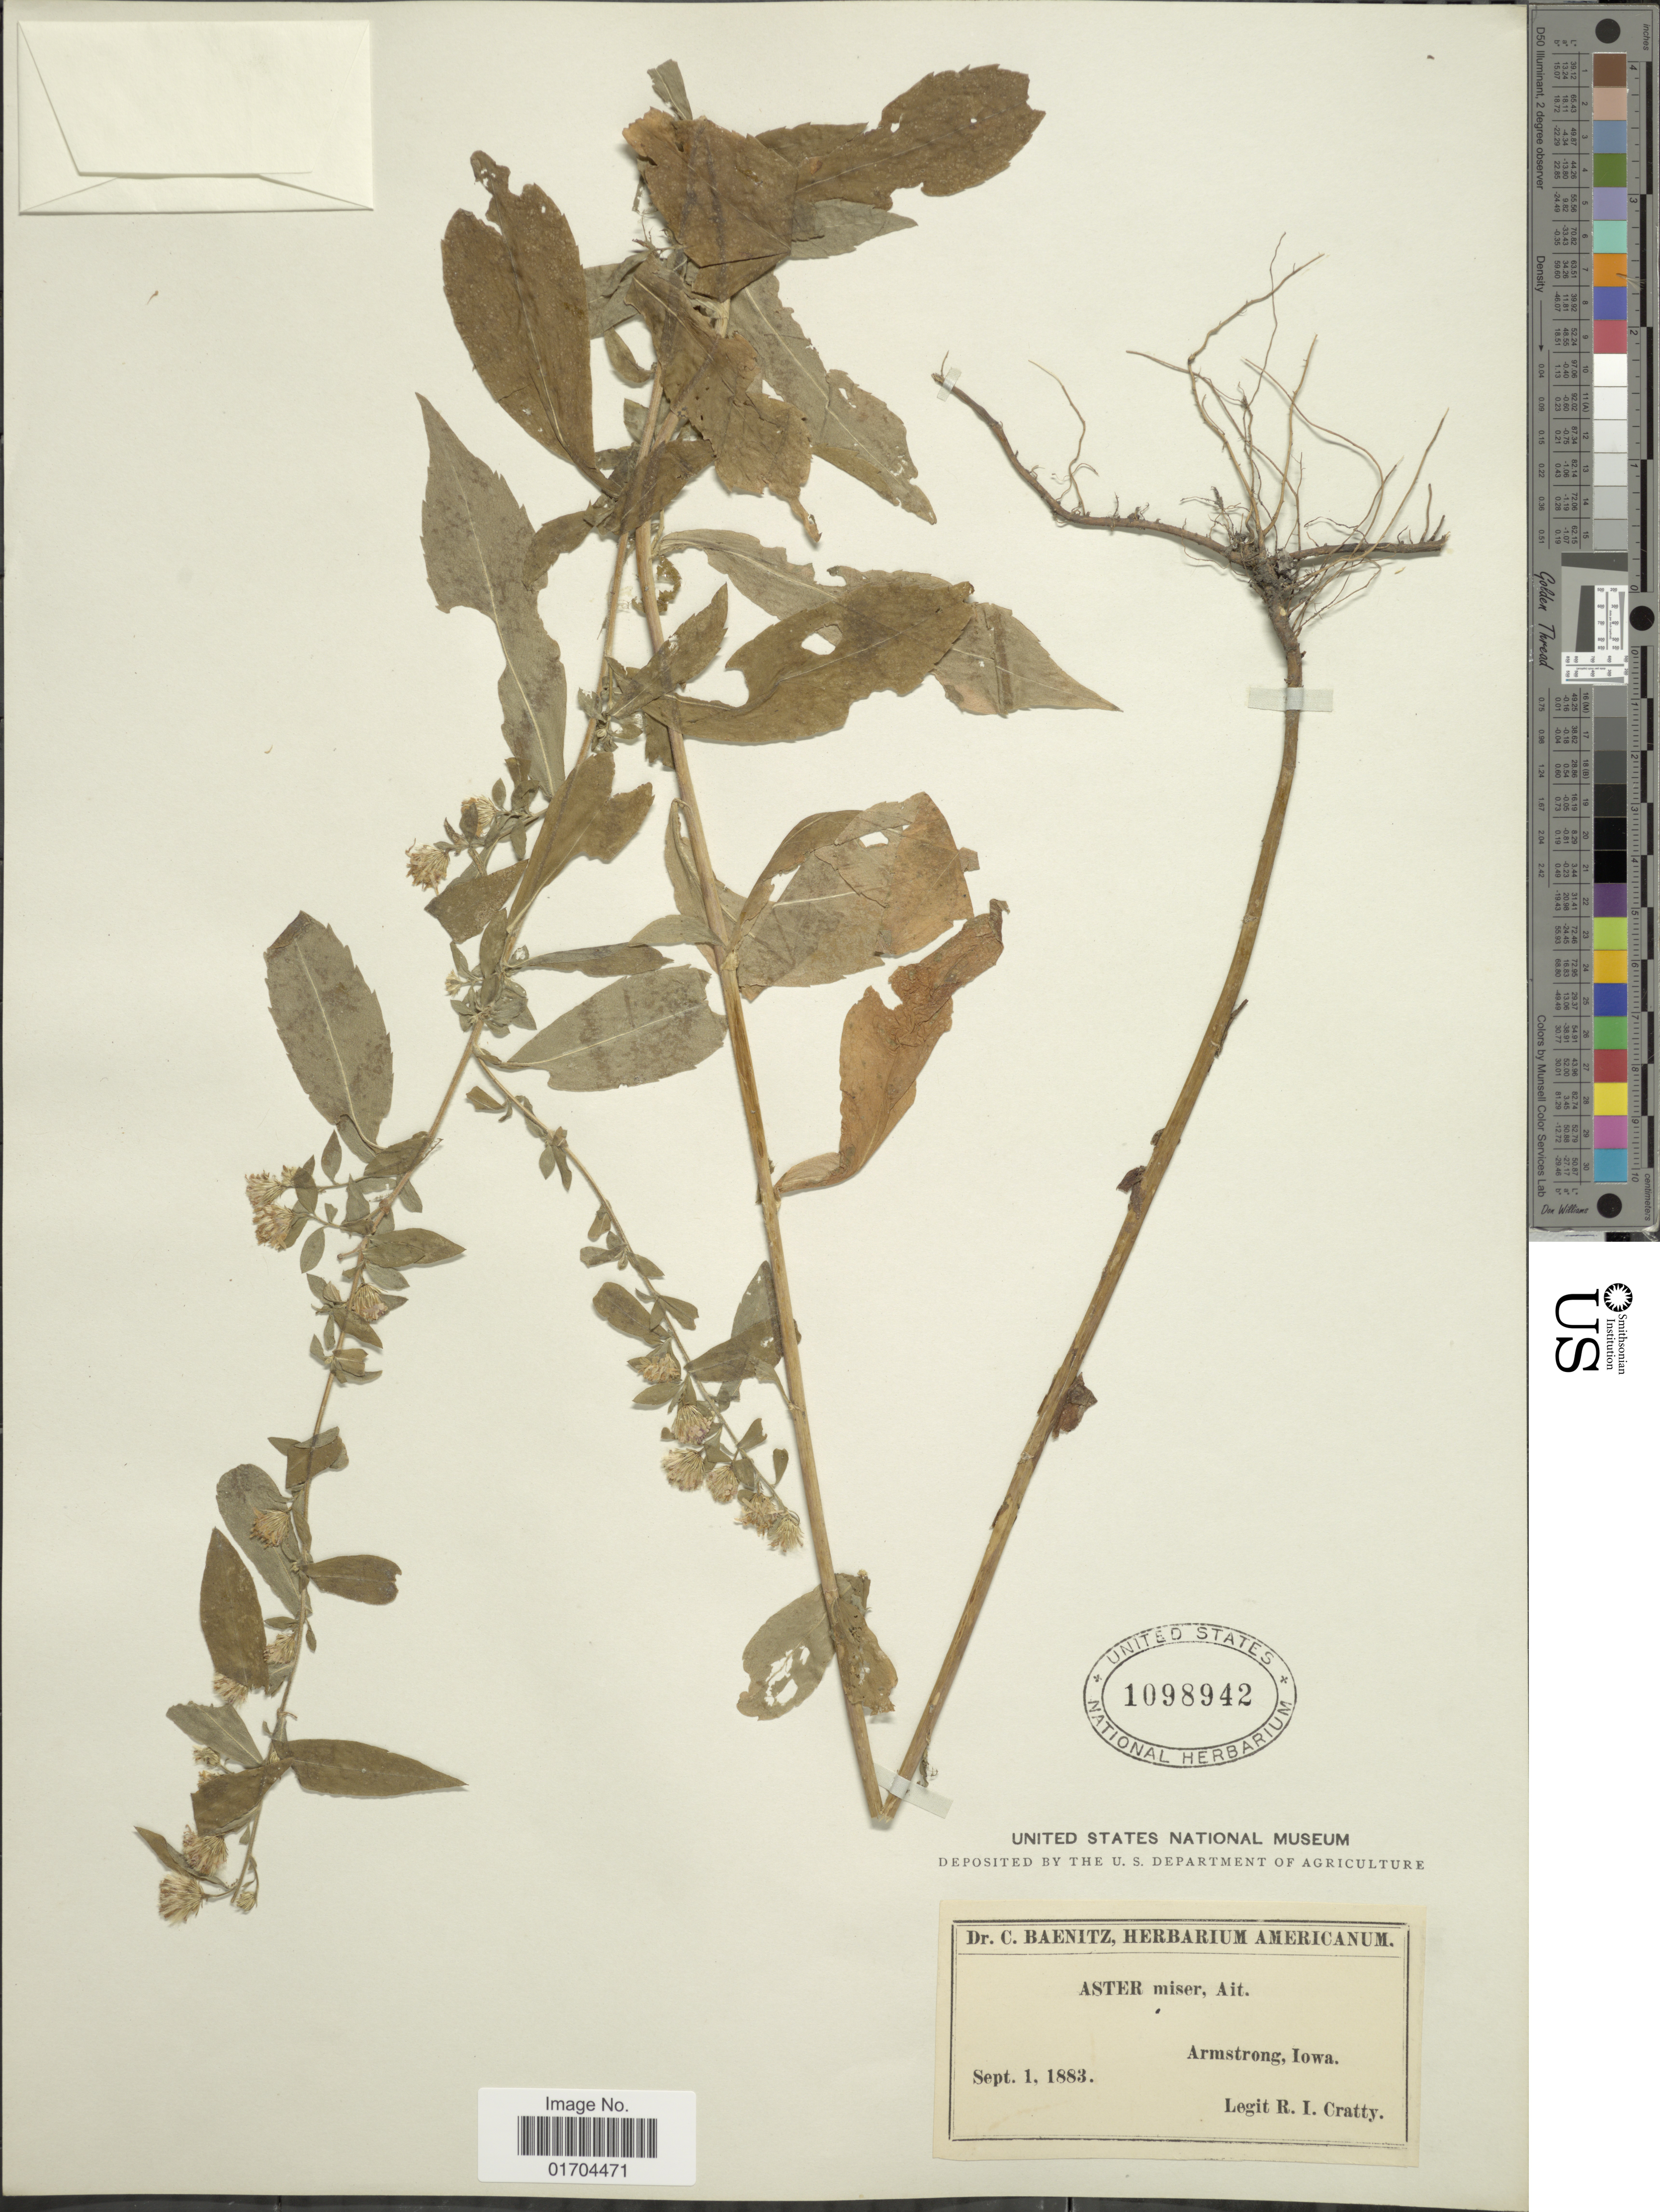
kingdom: Plantae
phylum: Tracheophyta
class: Magnoliopsida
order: Asterales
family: Asteraceae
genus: Symphyotrichum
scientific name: Symphyotrichum sp.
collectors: R. Cratty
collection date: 1883-09-01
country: United States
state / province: Iowa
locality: Armstrong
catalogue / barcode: US 1098942